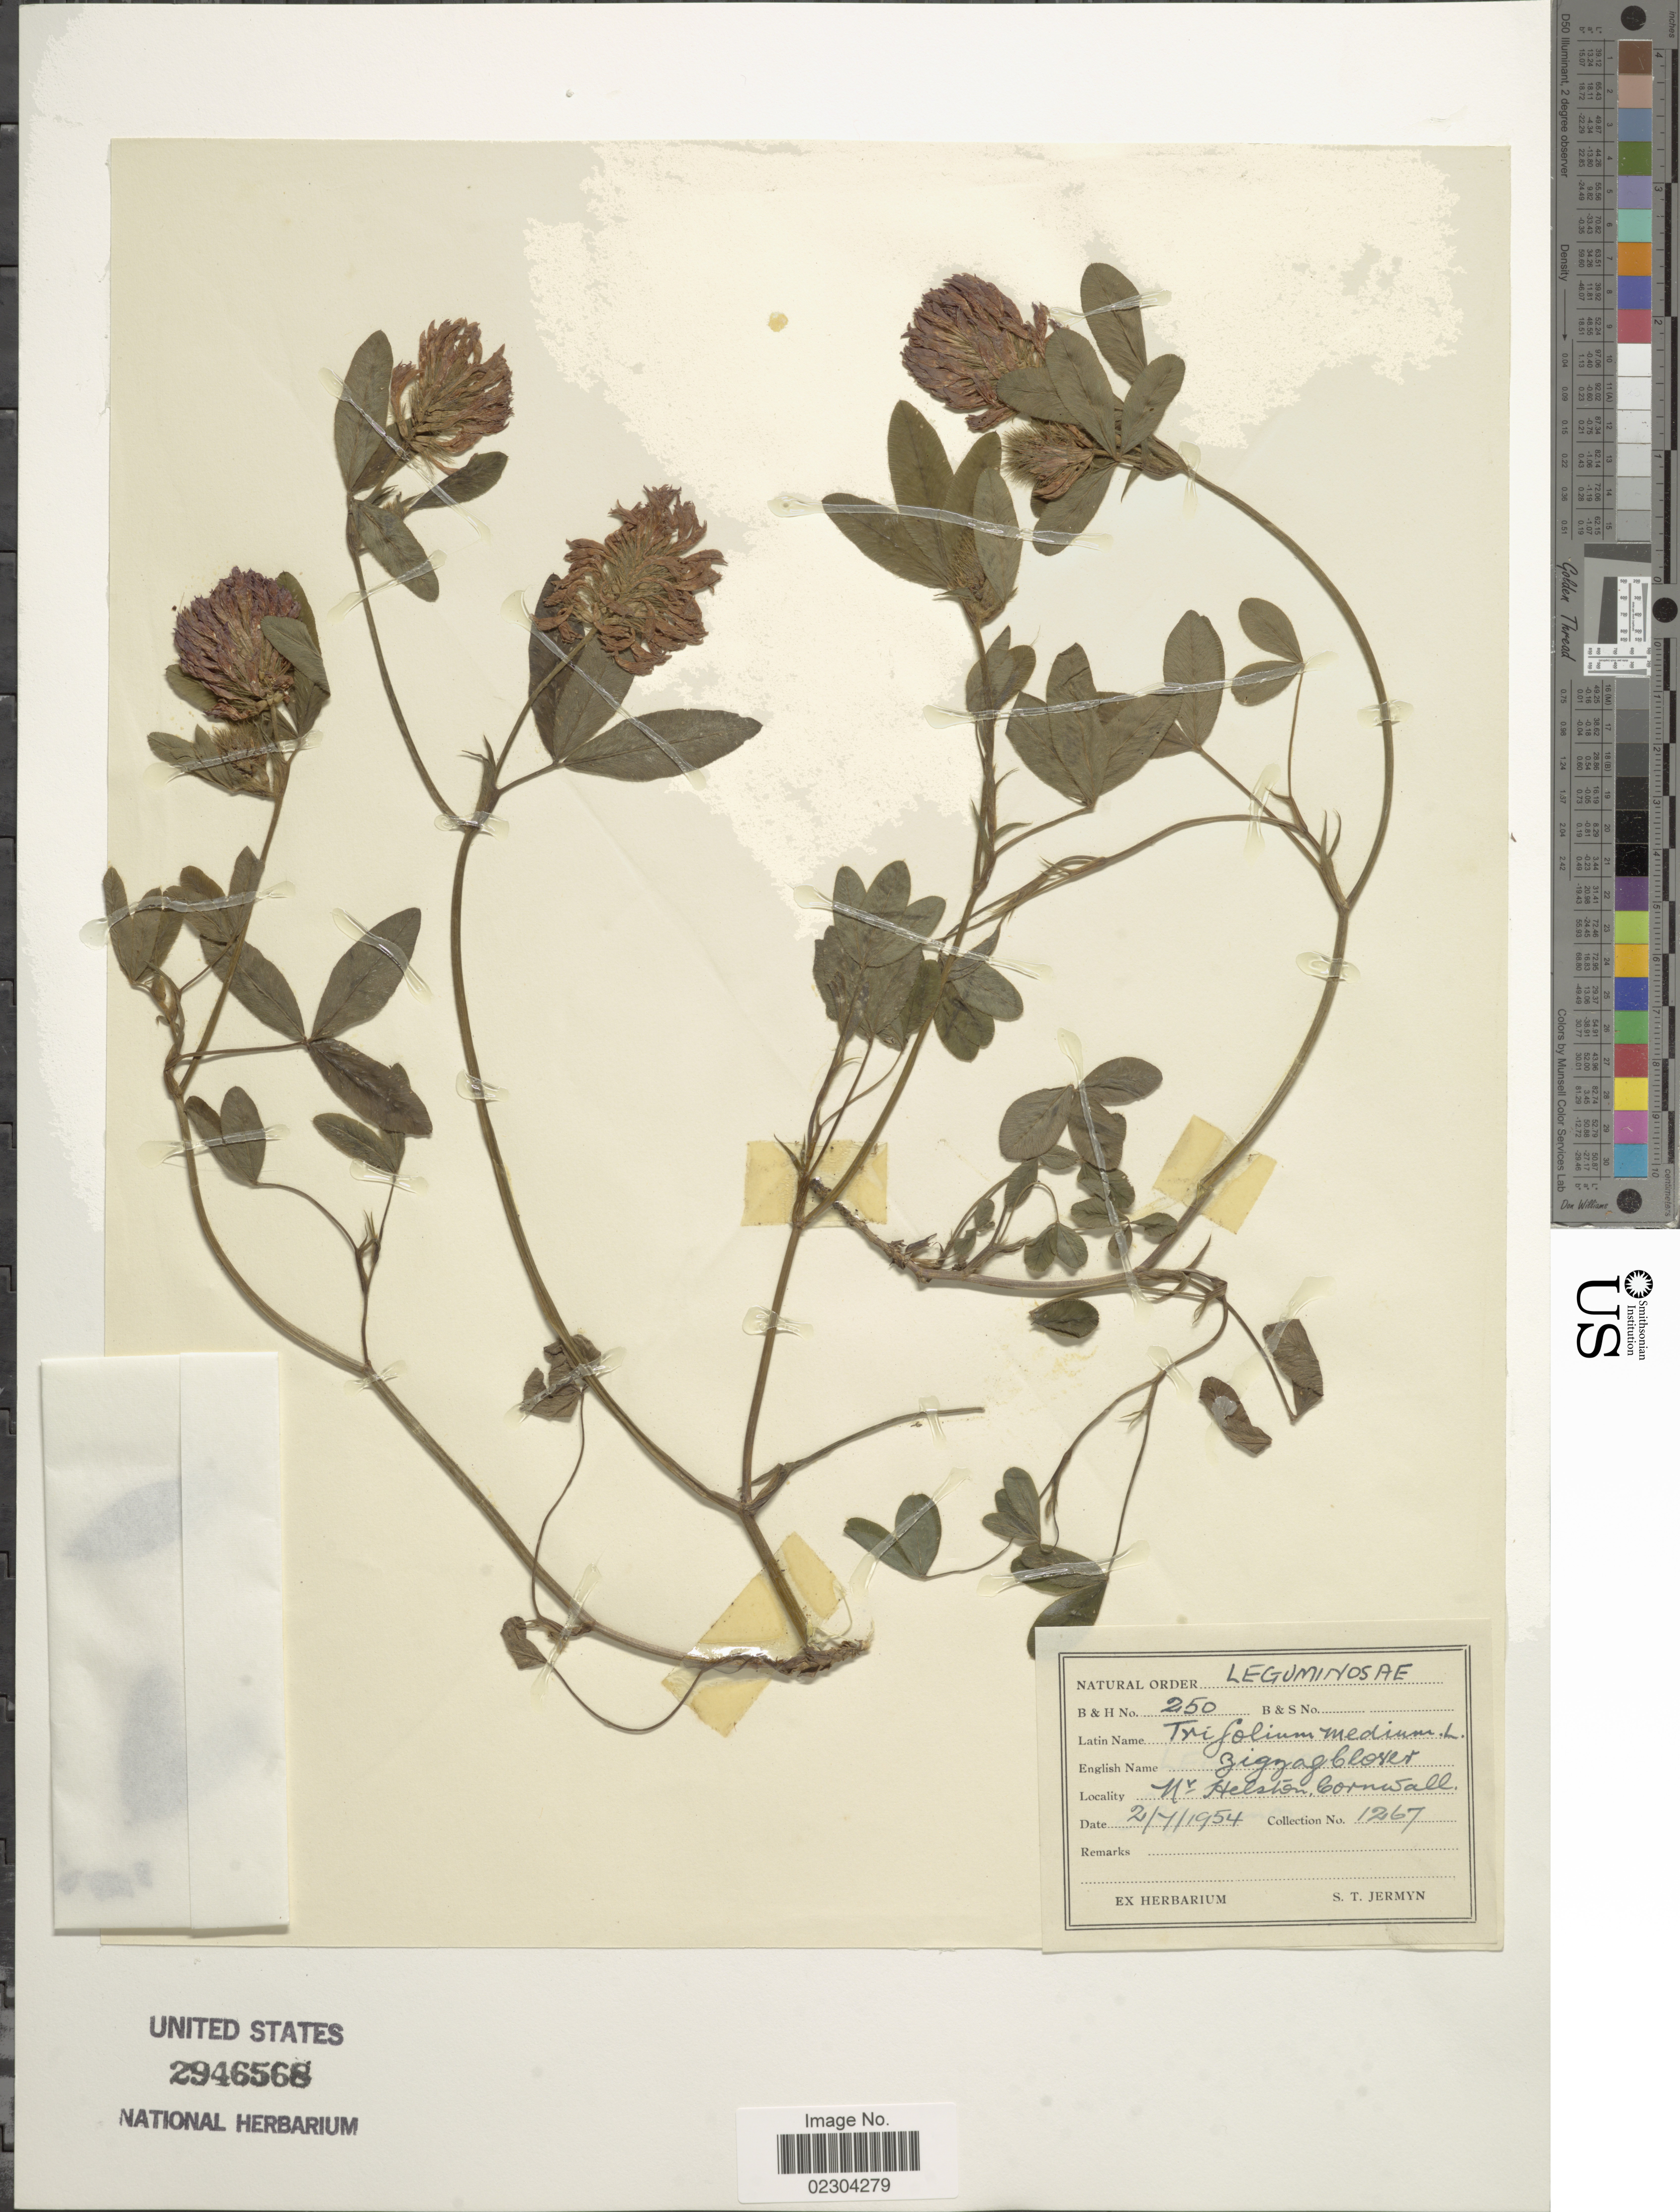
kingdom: Plantae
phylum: Tracheophyta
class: Magnoliopsida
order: Fabales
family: Fabaceae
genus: Trifolium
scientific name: Trifolium medium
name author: L.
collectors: ex herb. S. T. Jermyn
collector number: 1267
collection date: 1954-07-02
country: United Kingdom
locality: Nr. Helston, Cornwall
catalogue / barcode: US 2946568